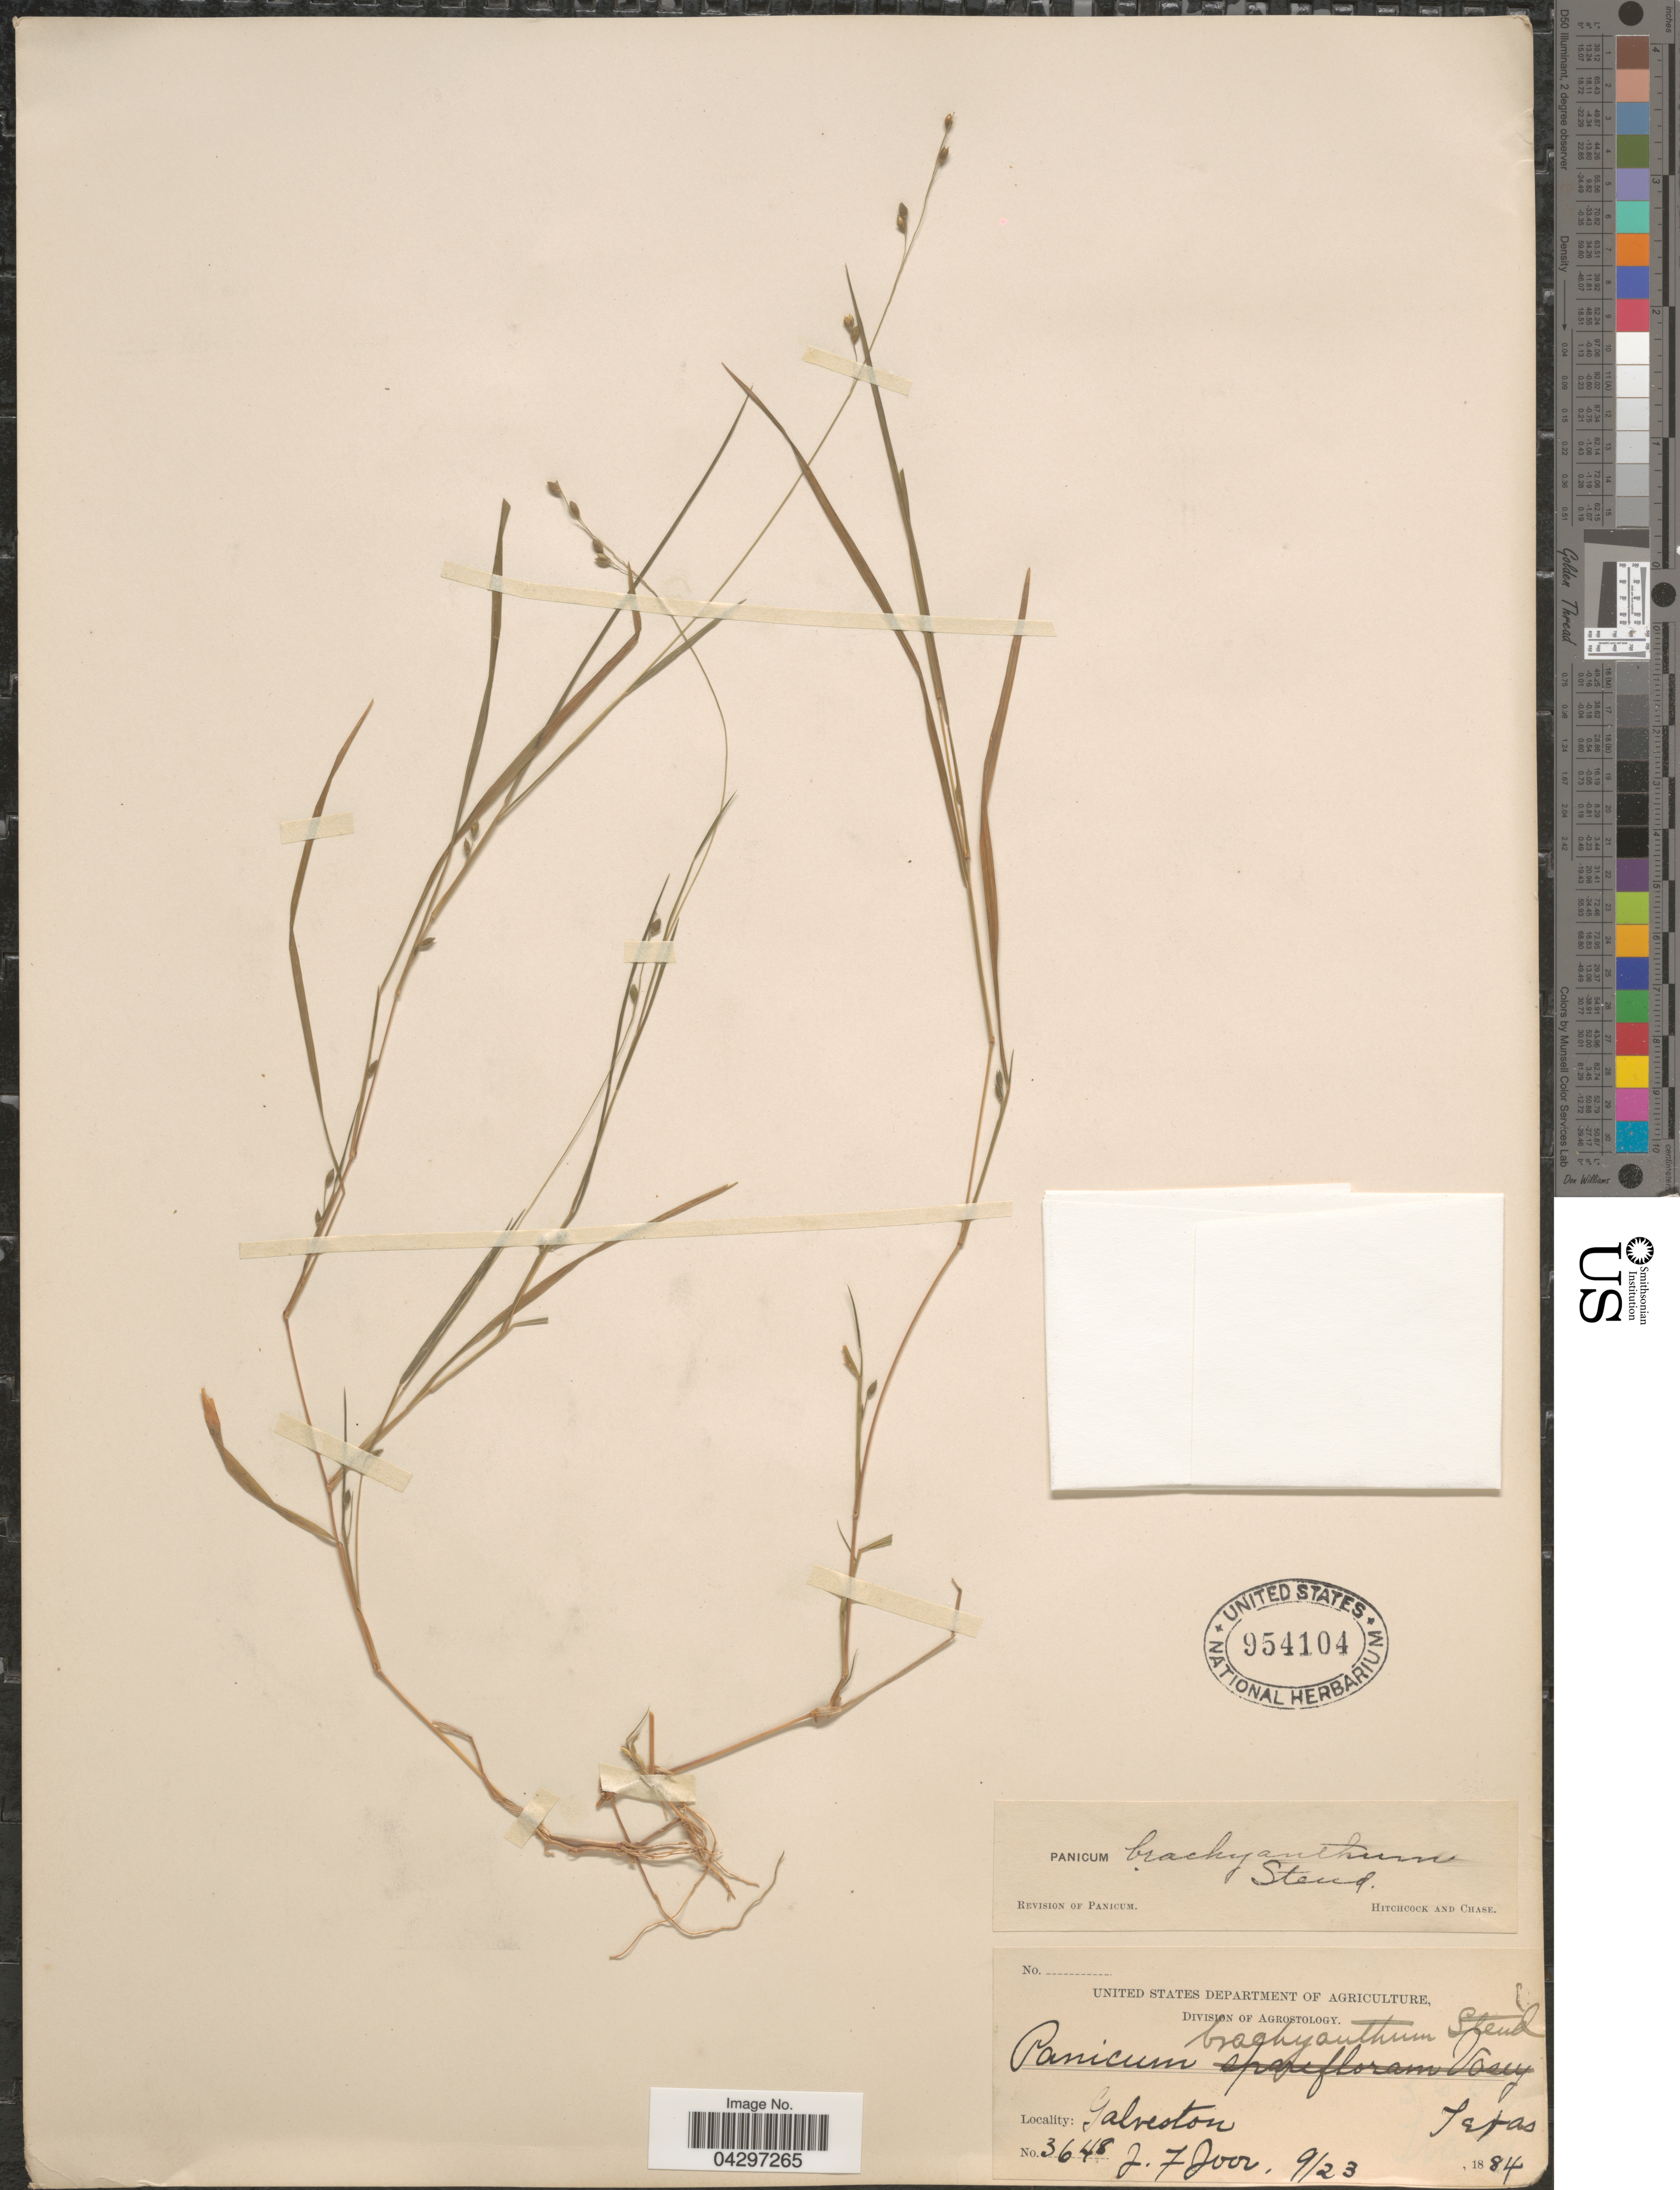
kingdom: Plantae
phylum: Tracheophyta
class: Liliopsida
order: Poales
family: Poaceae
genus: Panicum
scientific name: Panicum brachyanthum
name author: Steud.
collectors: J. F. Joor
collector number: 3648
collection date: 1884-09-23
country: United States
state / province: Texas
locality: Galveston.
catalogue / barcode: US 954104